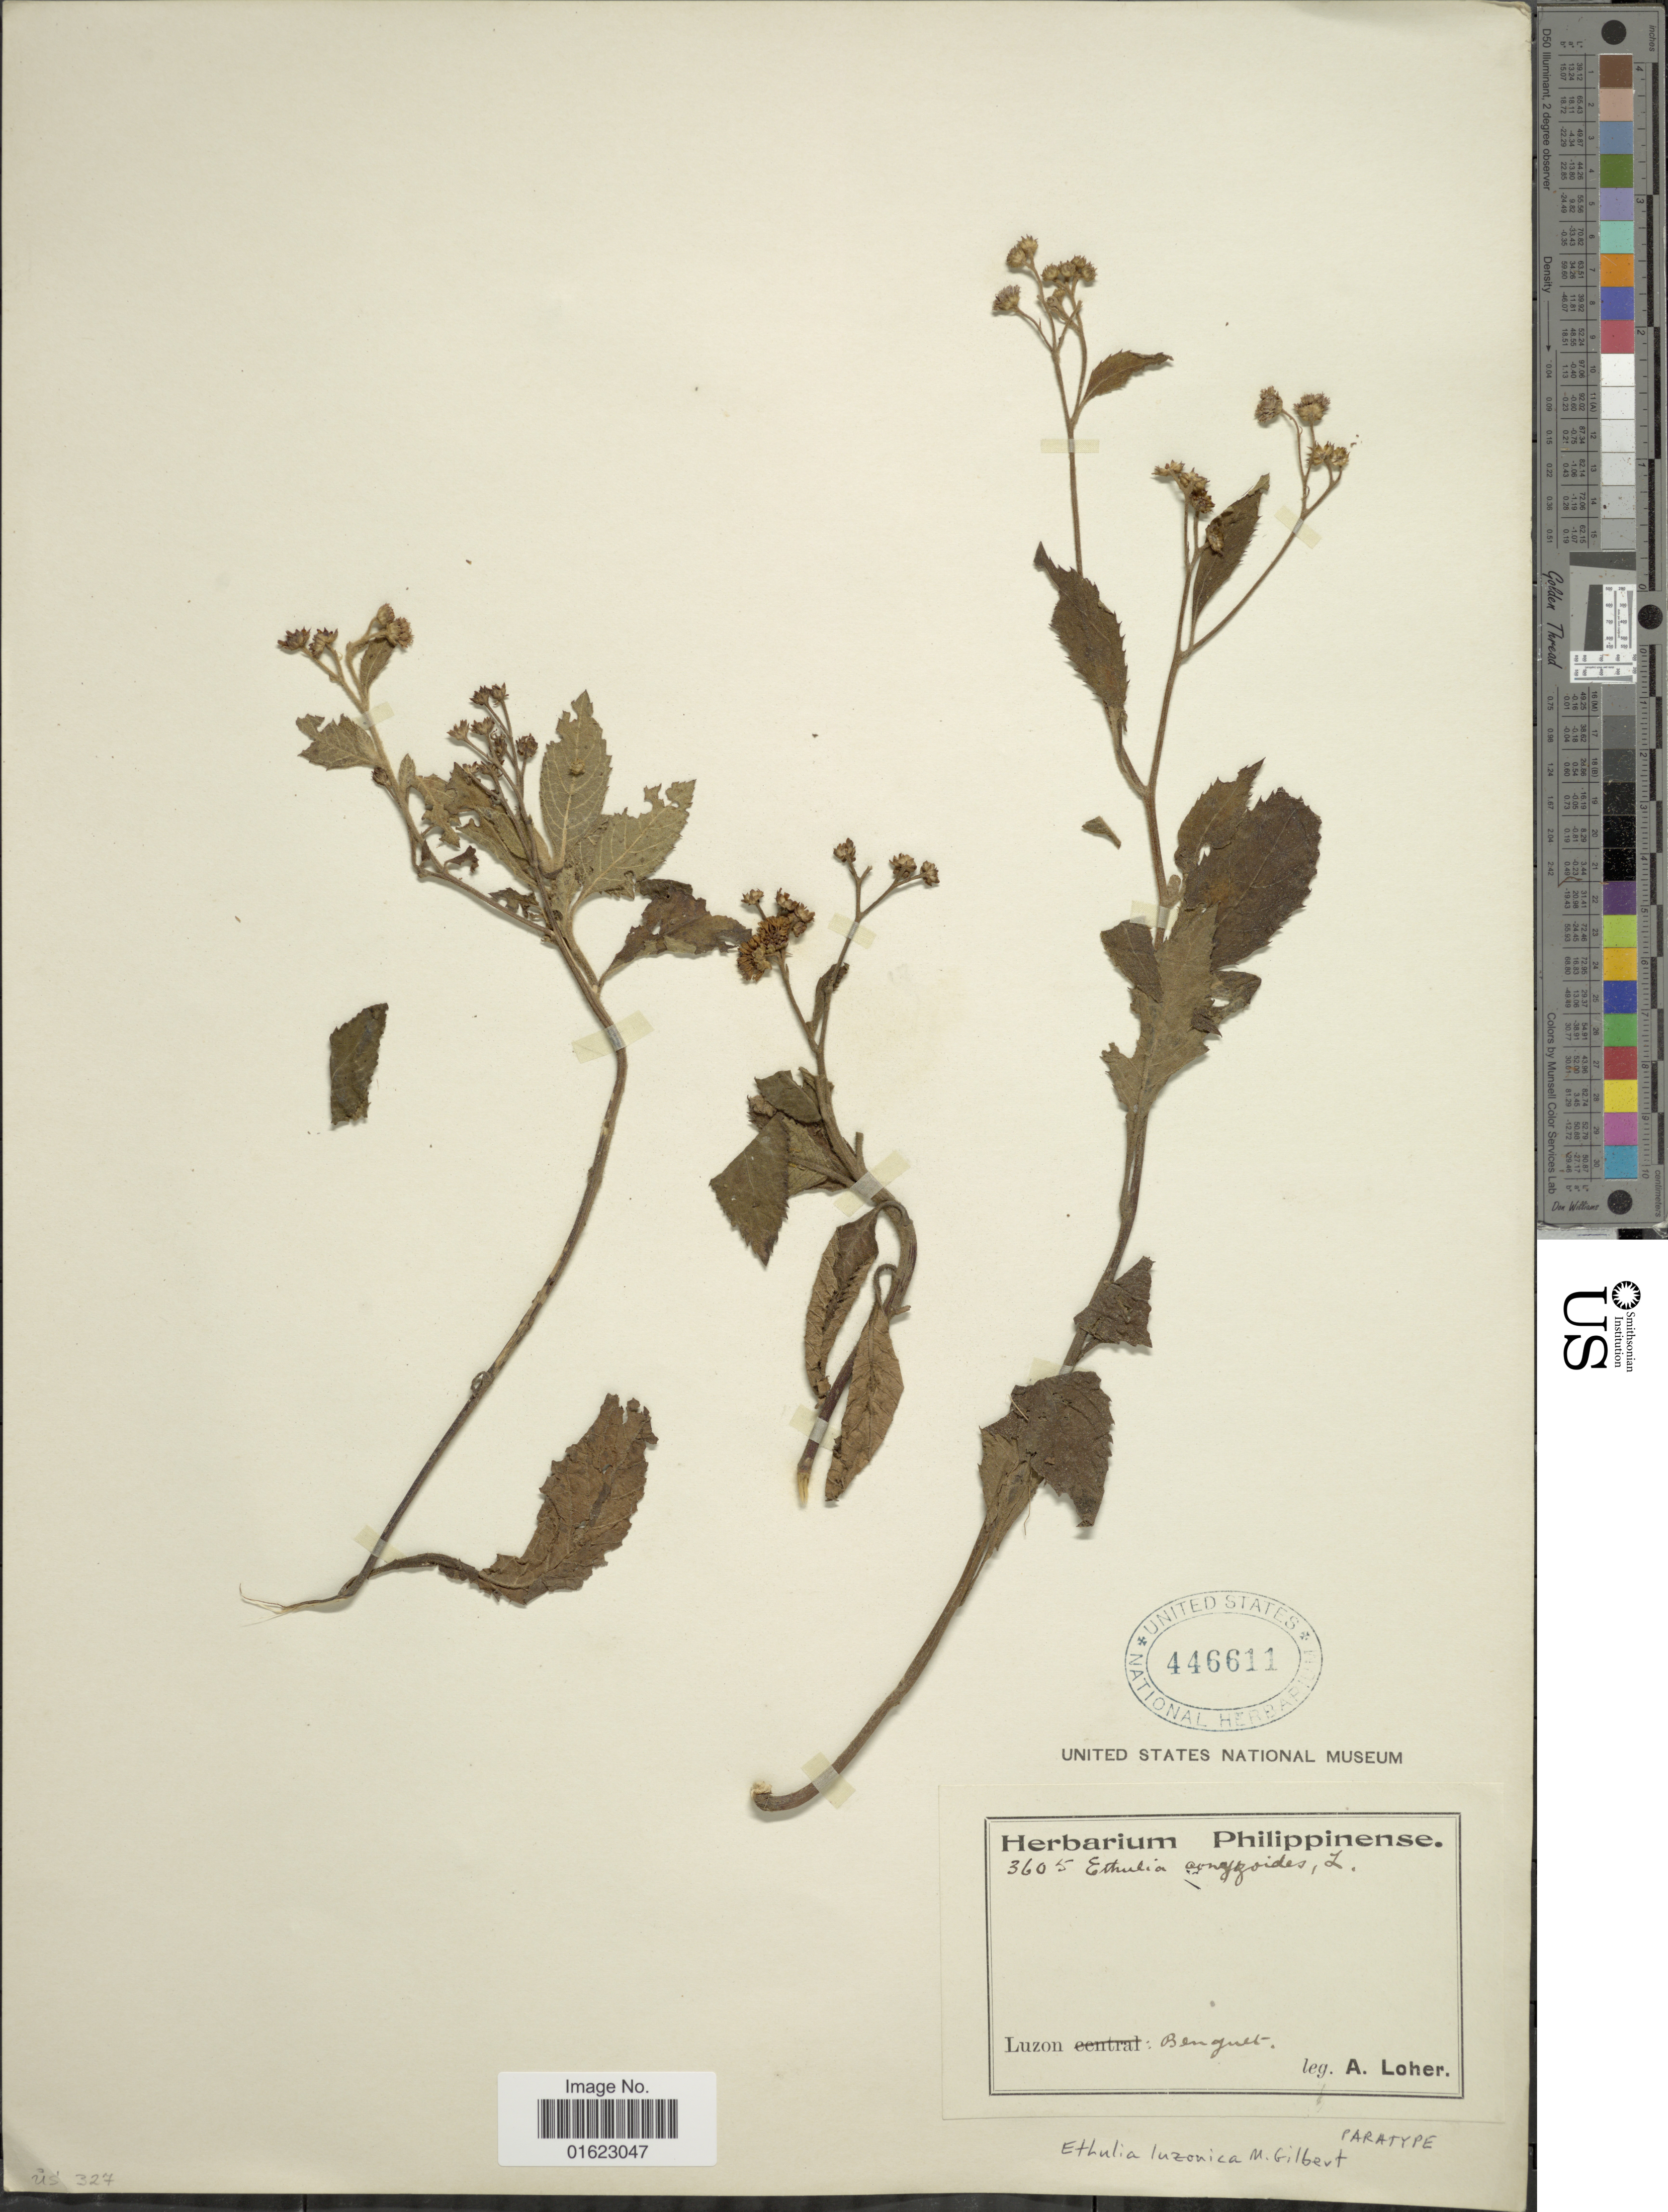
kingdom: Plantae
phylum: Tracheophyta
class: Magnoliopsida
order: Asterales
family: Asteraceae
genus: Ethulia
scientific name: Ethulia luzonica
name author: M.G. Gilbert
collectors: A. Loher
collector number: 3605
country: Philippines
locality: Luzon, Benguet.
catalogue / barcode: US 446611